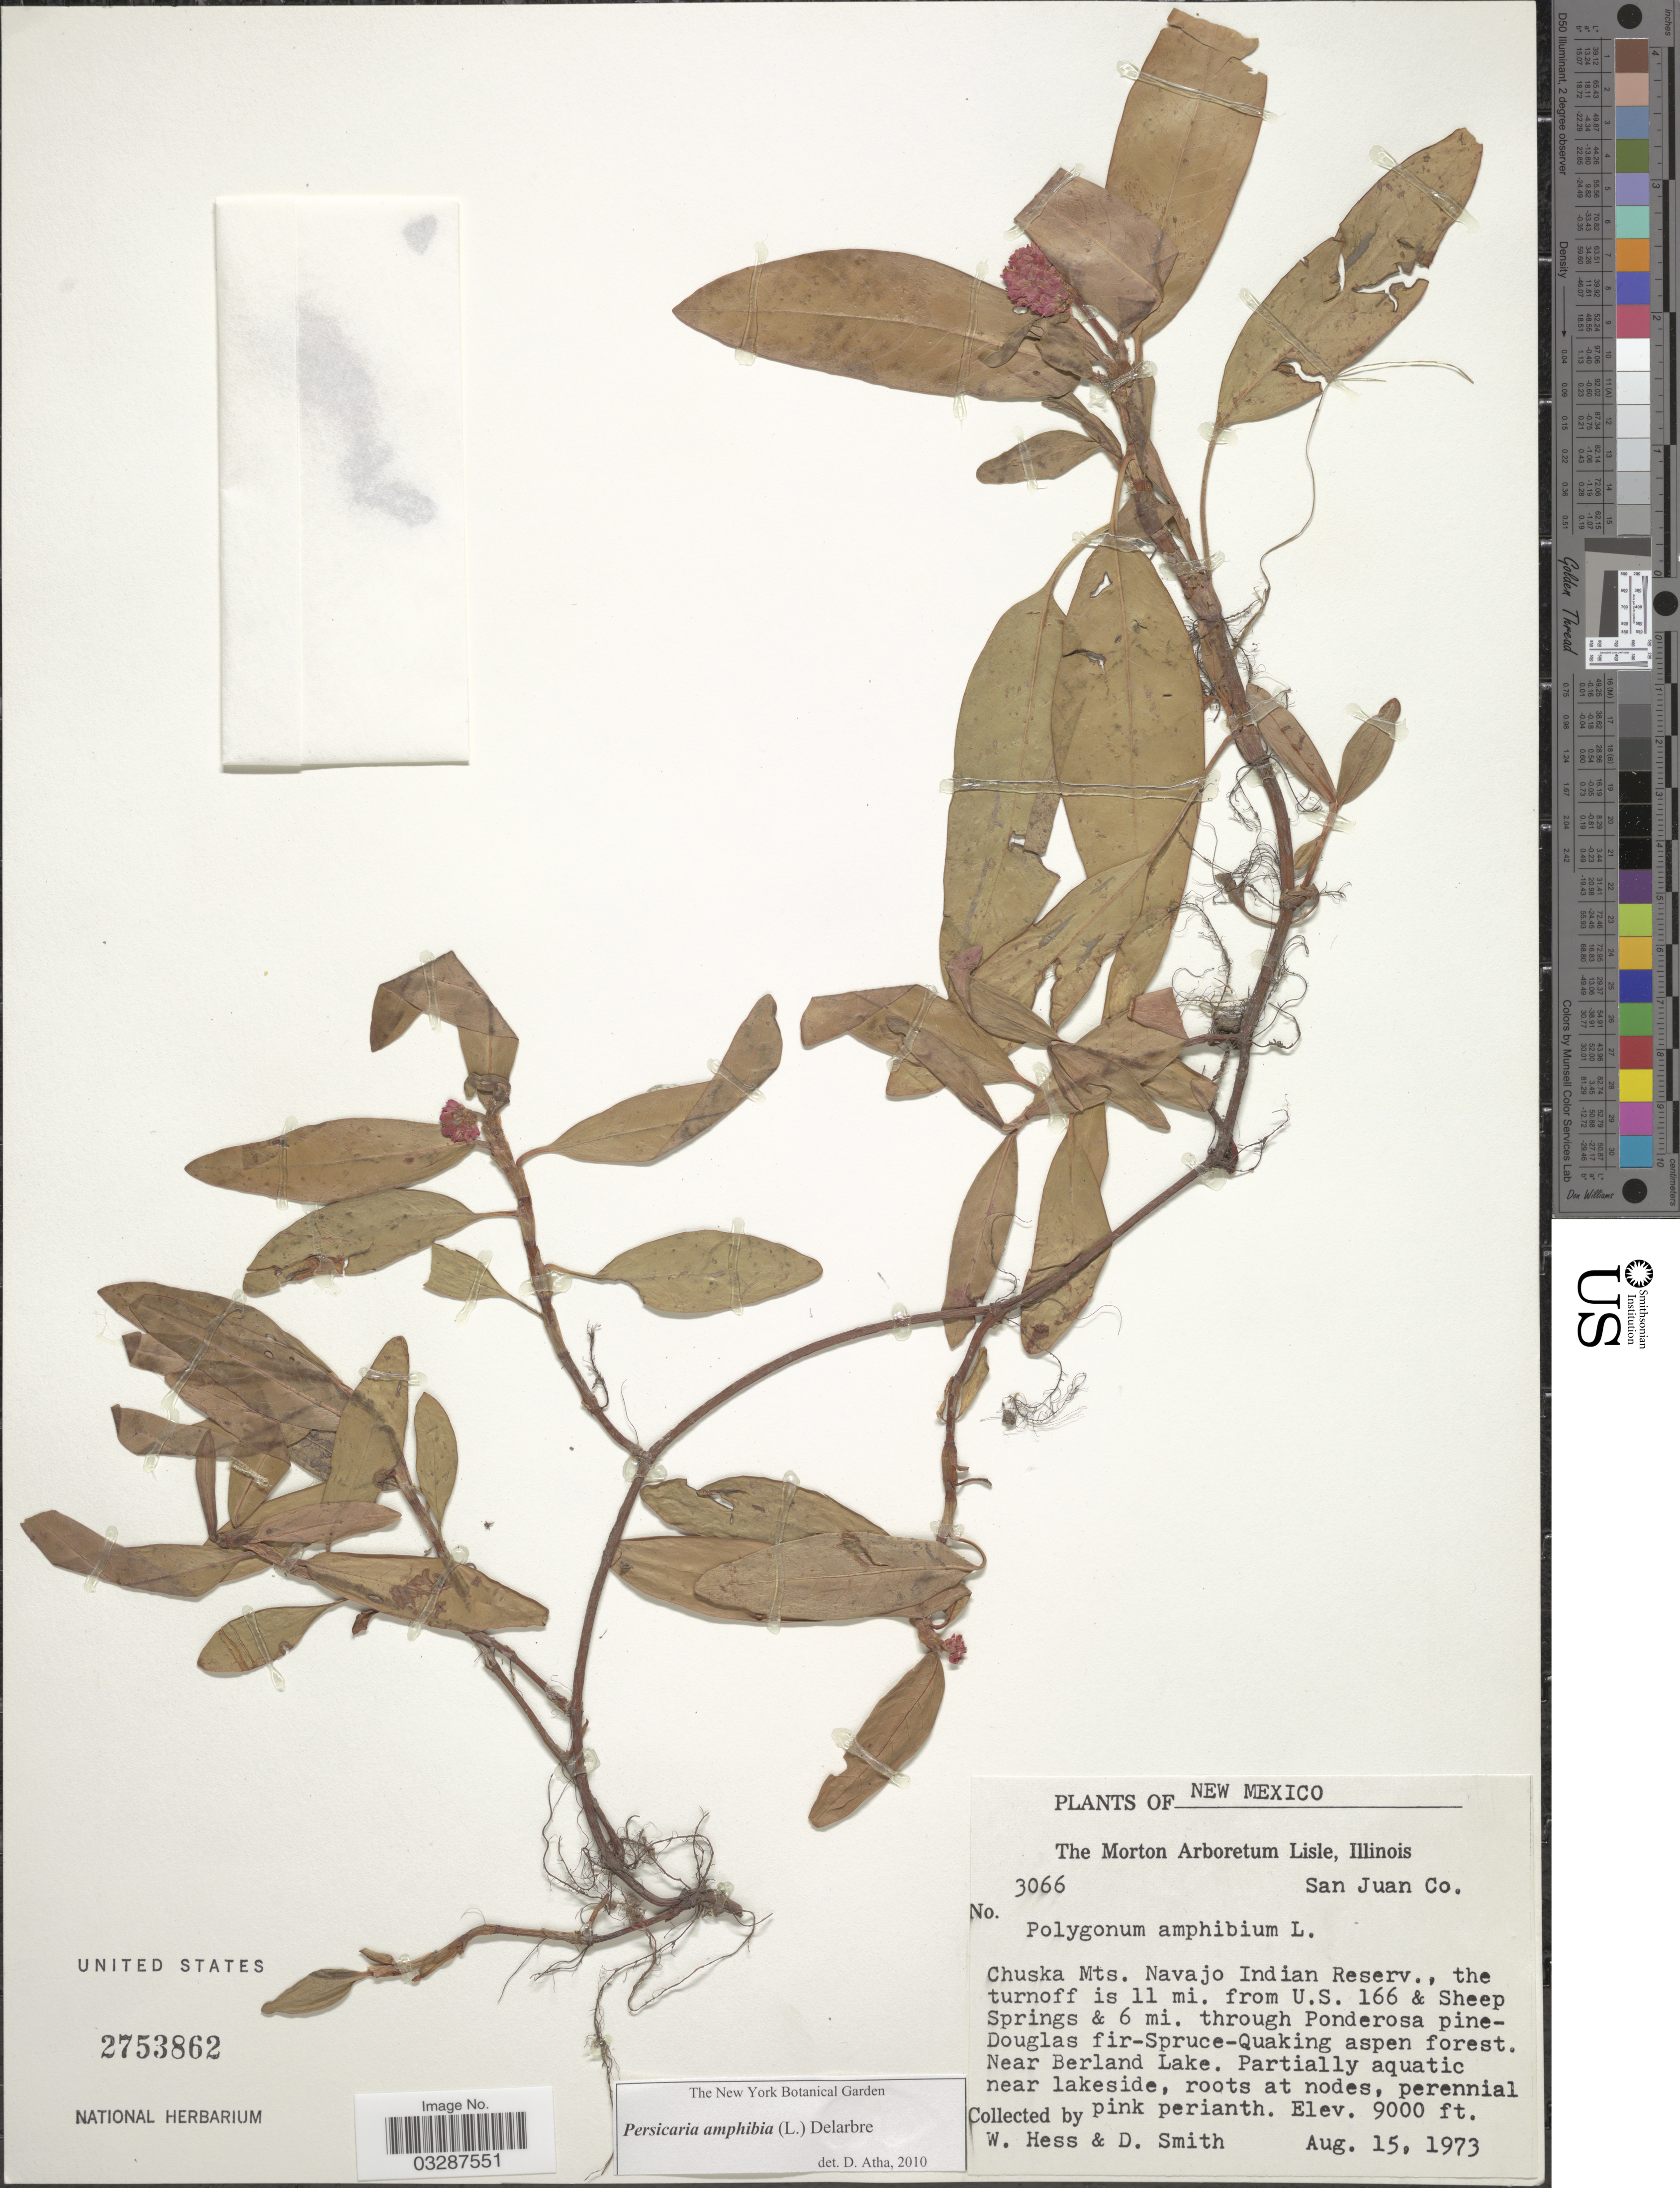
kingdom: Plantae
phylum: Tracheophyta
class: Magnoliopsida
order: Caryophyllales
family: Polygonaceae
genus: Persicaria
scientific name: Persicaria amphibia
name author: (L.) Delarbre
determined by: Atha, D. E.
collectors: W. Hess & D. Smith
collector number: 3066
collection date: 1973-08-15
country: United States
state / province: New Mexico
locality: San Juan Co. Chuska Mts. Navajo Indian Reserv., the turnoff is 11 mi. from U.S. 166 & Sheep Springs & 6 mi. Near Berland Lake.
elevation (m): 2743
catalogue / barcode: US 2753862